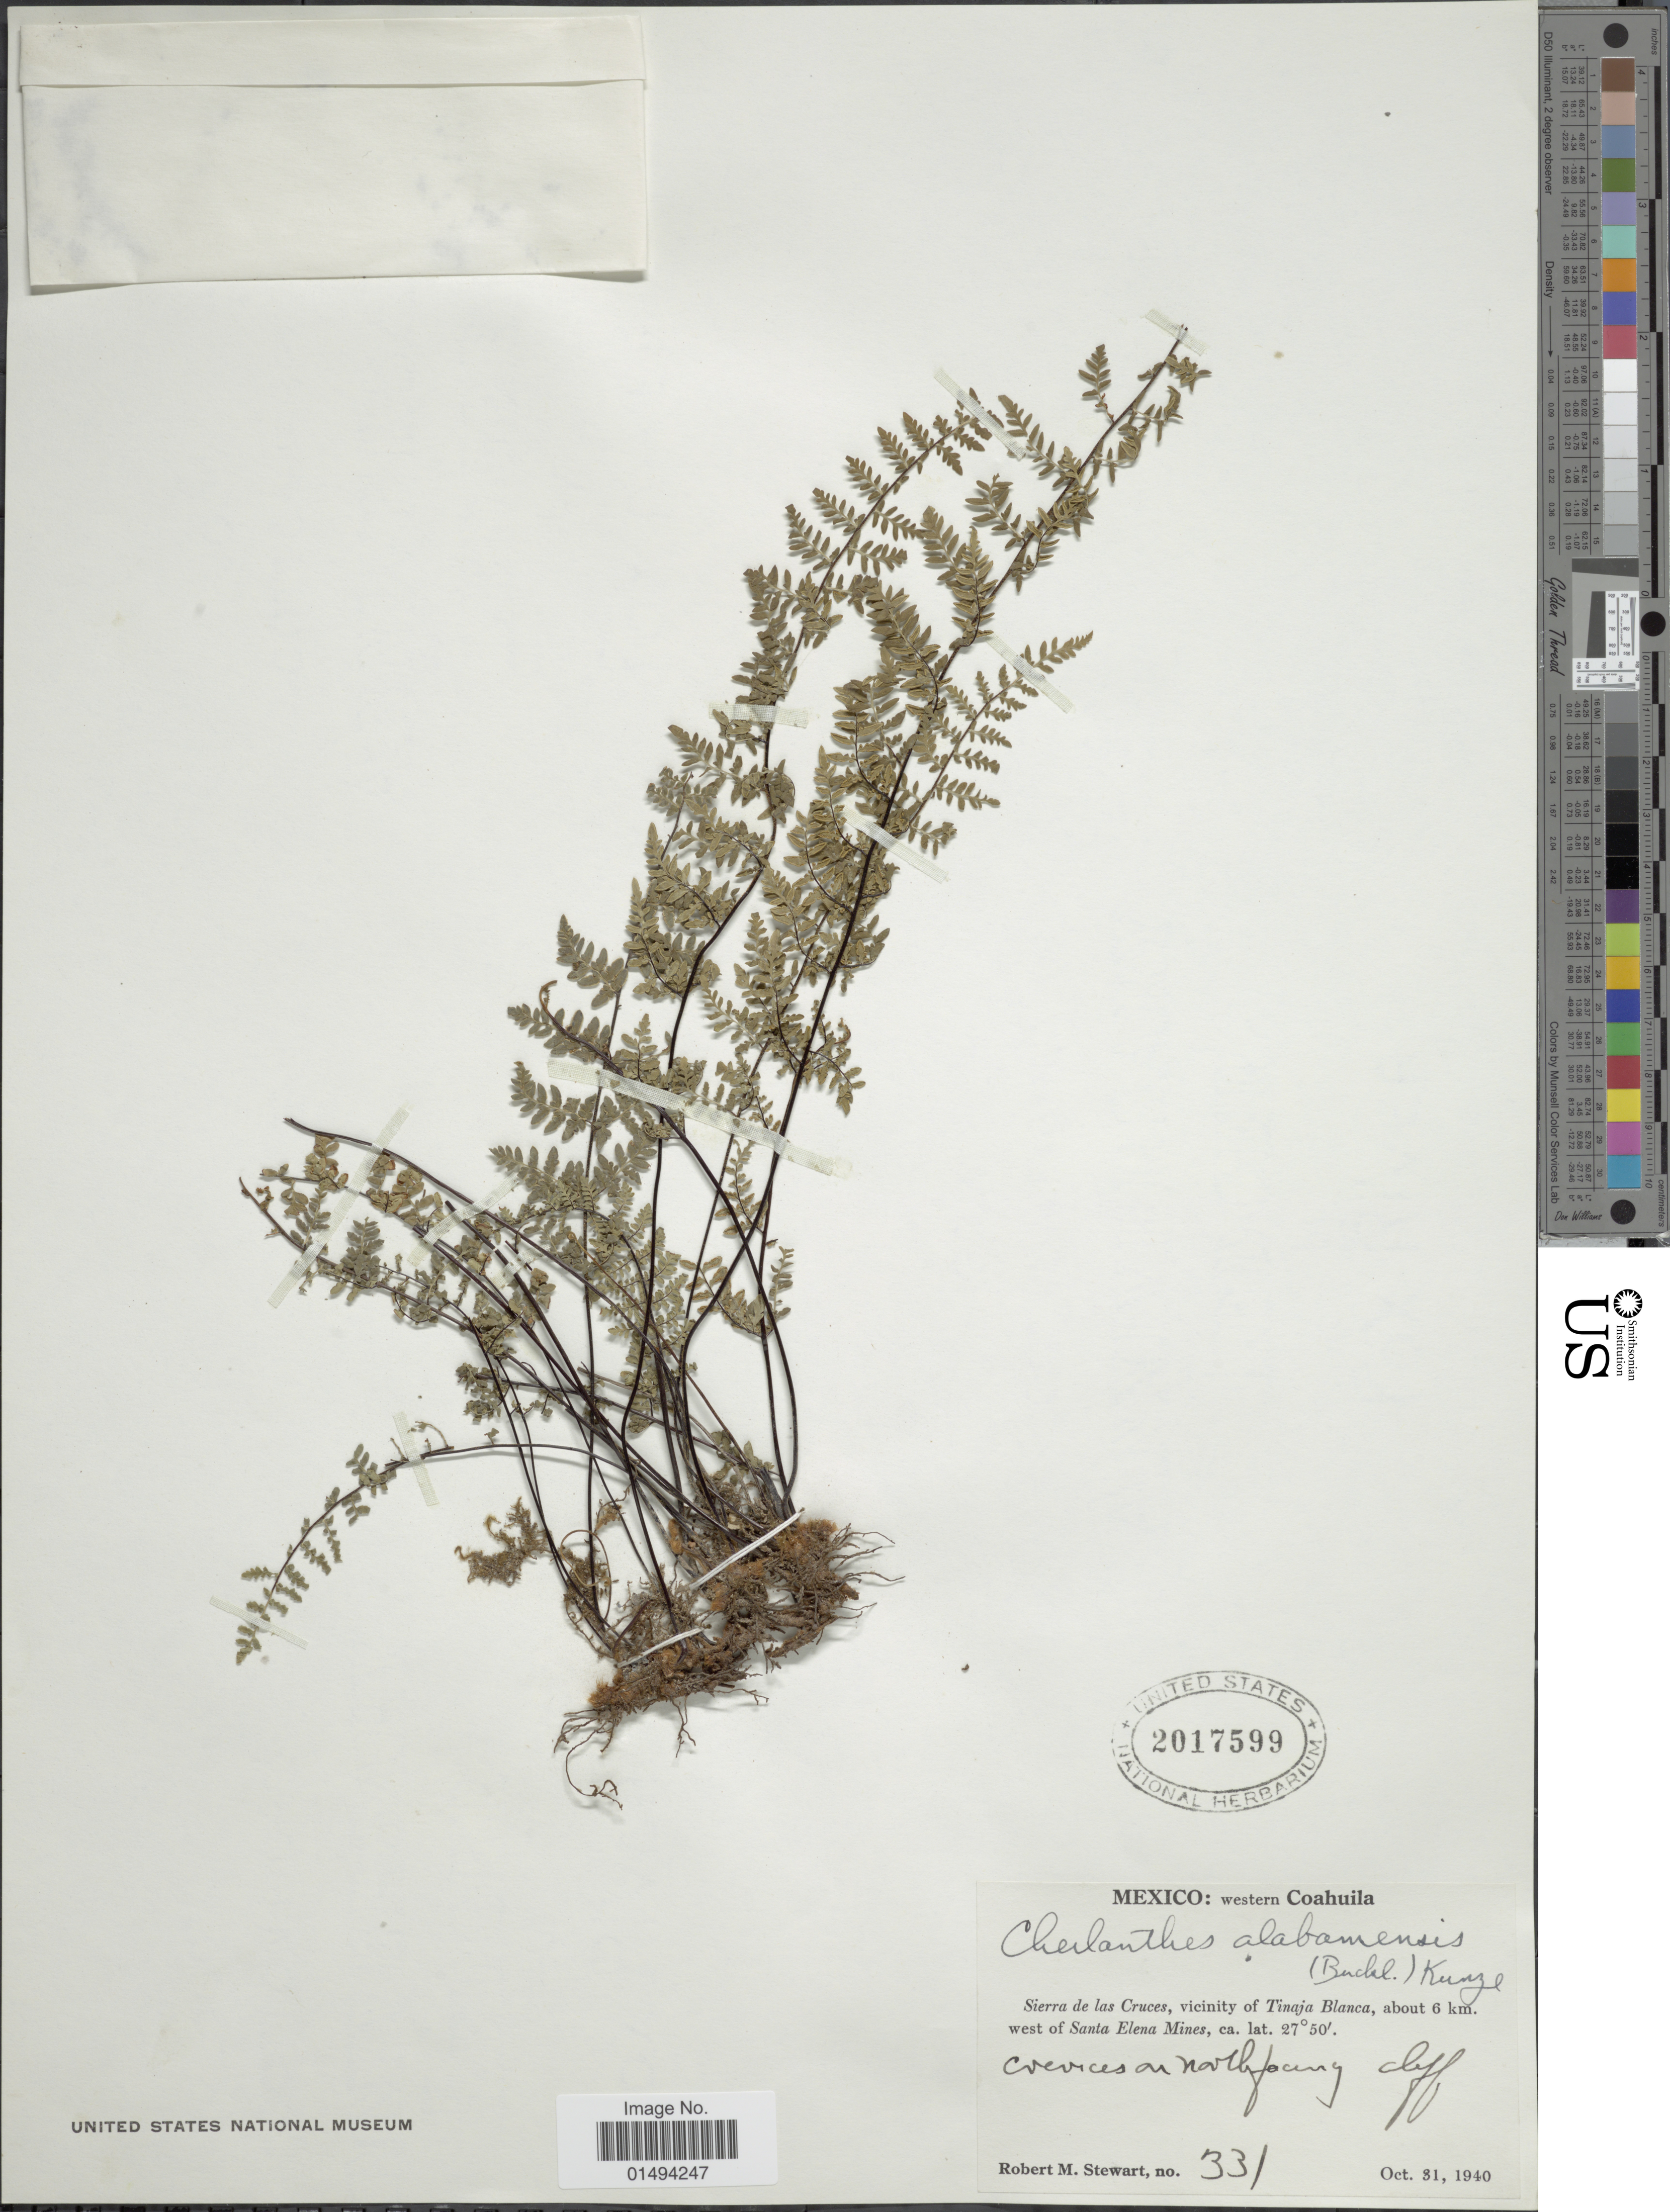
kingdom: Plantae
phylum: Tracheophyta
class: Polypodiopsida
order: Polypodiales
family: Pteridaceae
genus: Myriopteris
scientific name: Myriopteris alabamensis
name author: (Buckley) Grusz & Windham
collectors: R. M. Stewart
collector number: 331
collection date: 1940-10-31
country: Mexico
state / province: Coahuila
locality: Western Coahuila, Sierra de las Cruces, vicinity of Tinaja Blanca, about 6 km. west of Santa Elena Mines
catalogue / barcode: US 2017599